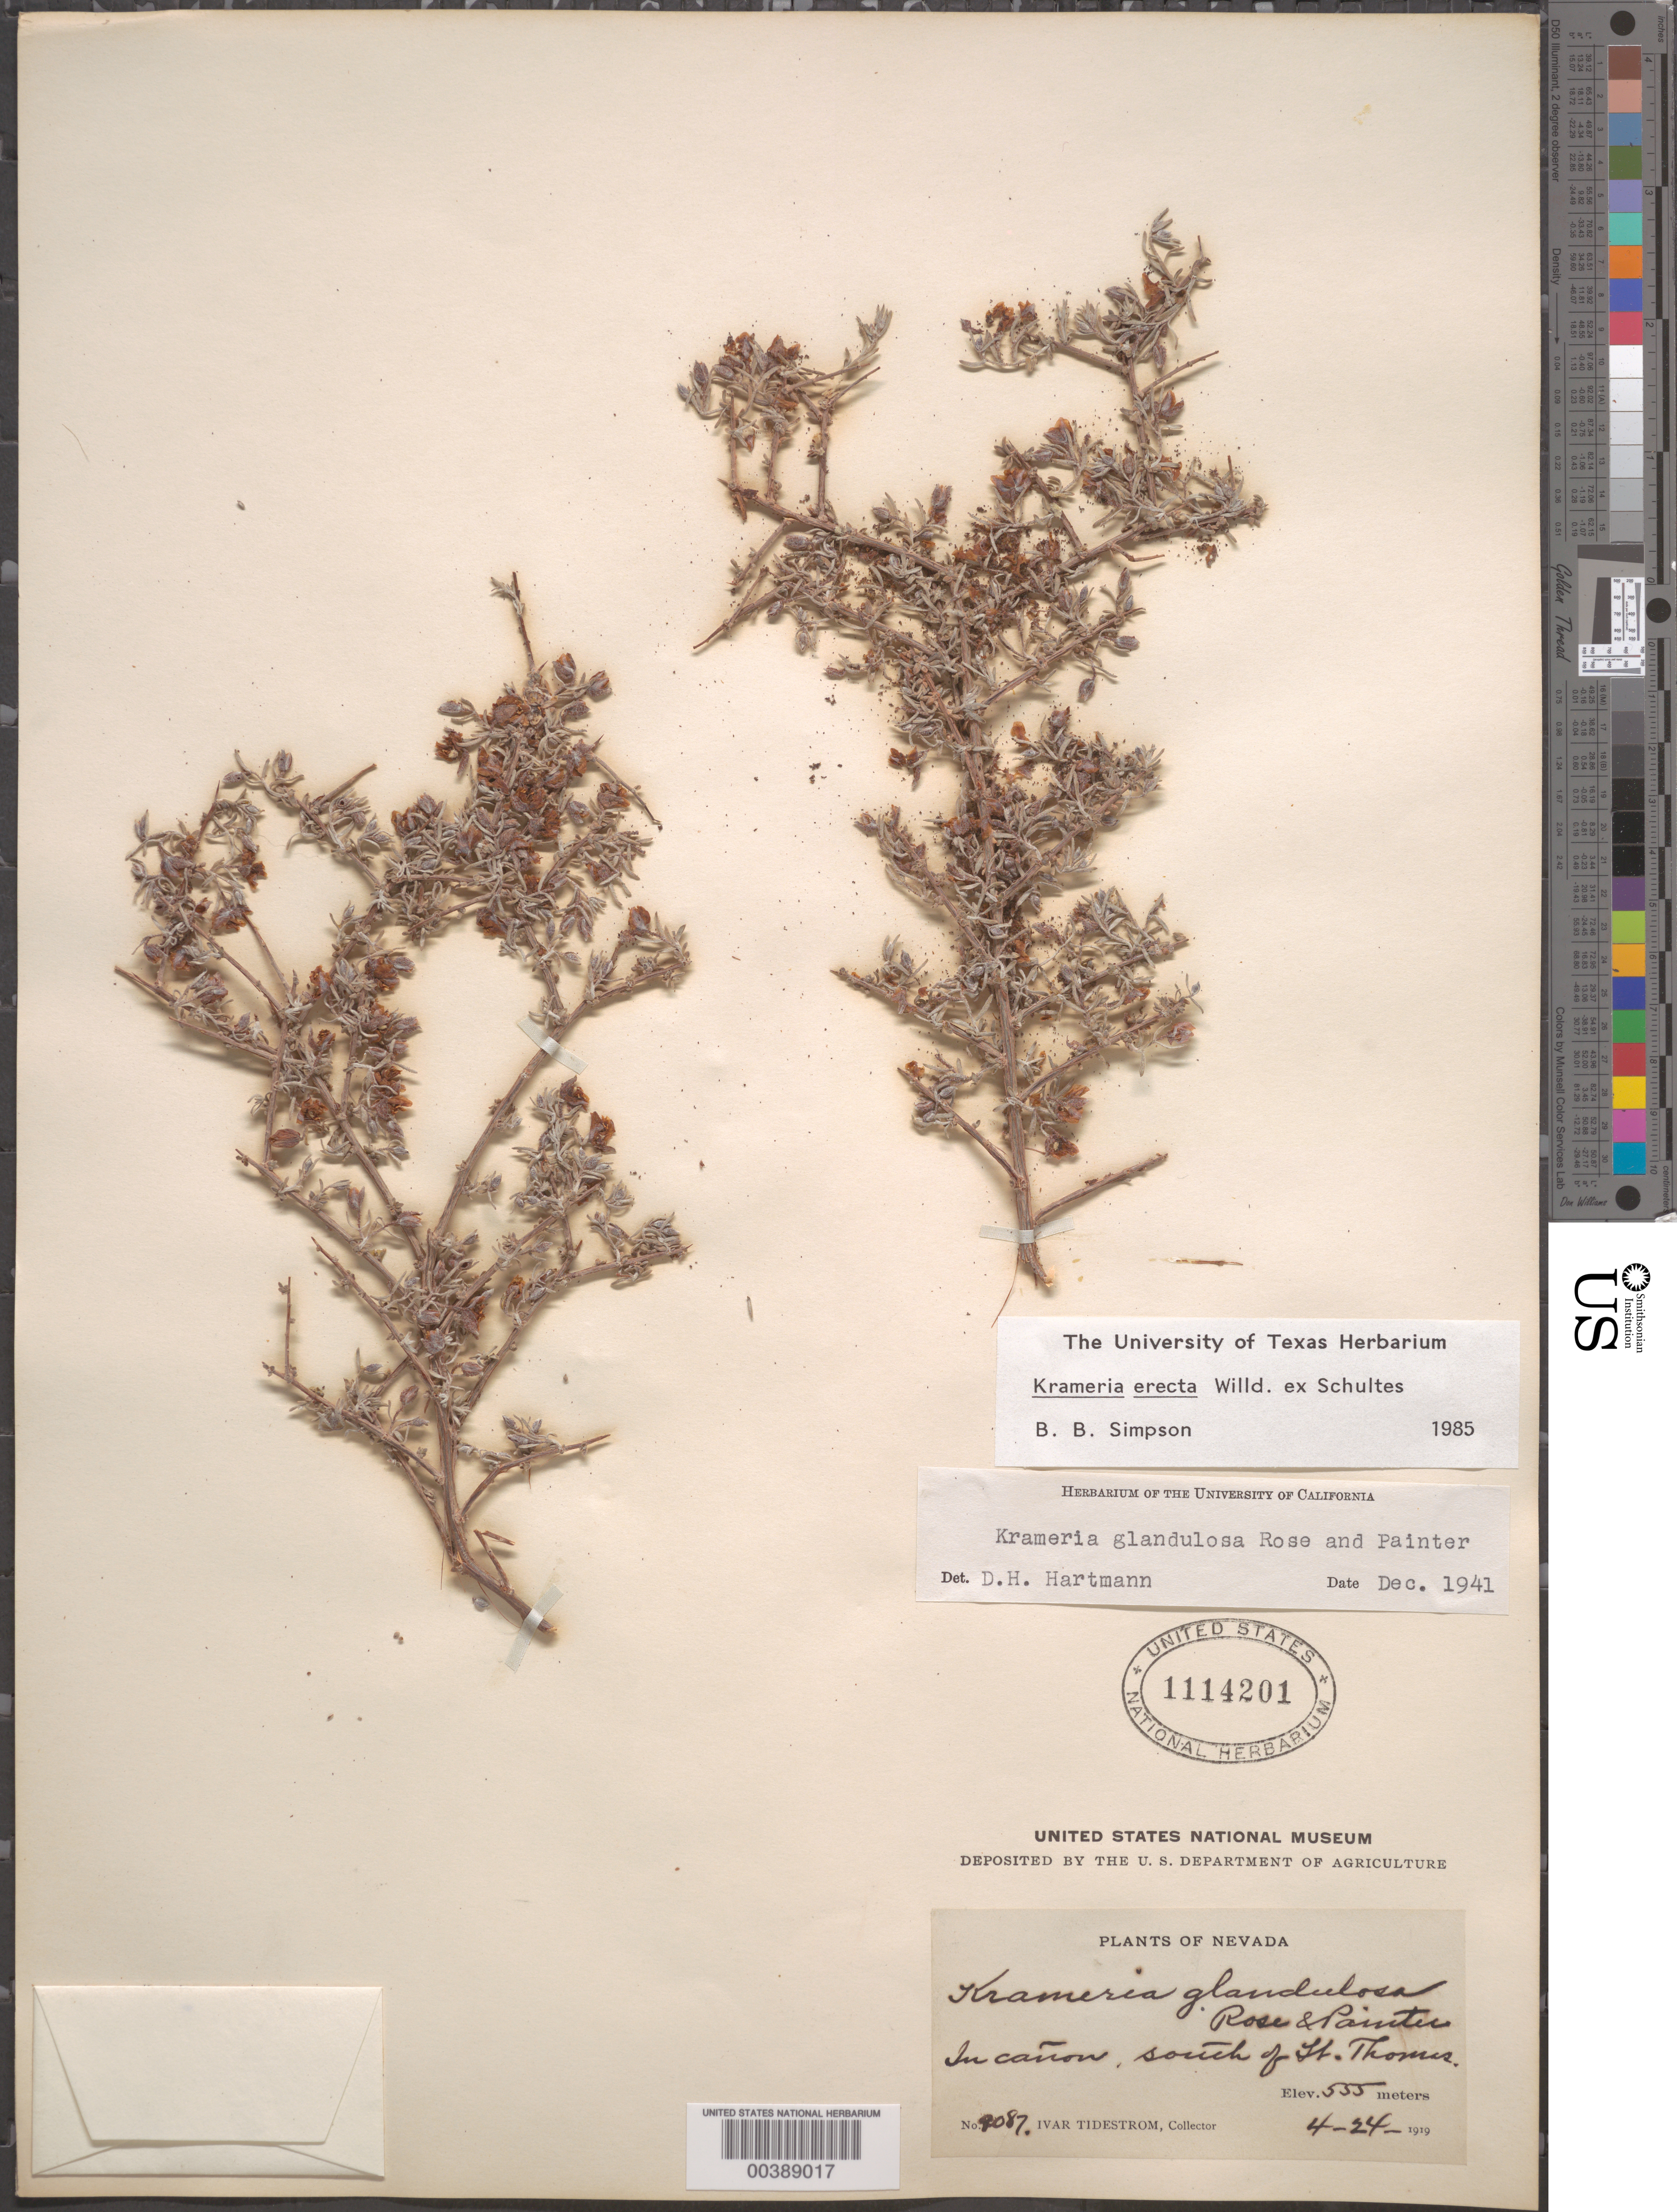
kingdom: Plantae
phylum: Tracheophyta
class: Magnoliopsida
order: Zygophyllales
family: Krameriaceae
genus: Krameria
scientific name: Krameria glandulosa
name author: Rose & J.H. Painter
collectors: I. F. Tidestrom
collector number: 9087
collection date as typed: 24 Apr 1919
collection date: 1919-04-24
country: United States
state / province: Nevada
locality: S of st. thomas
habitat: In canyon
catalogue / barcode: US 1114201